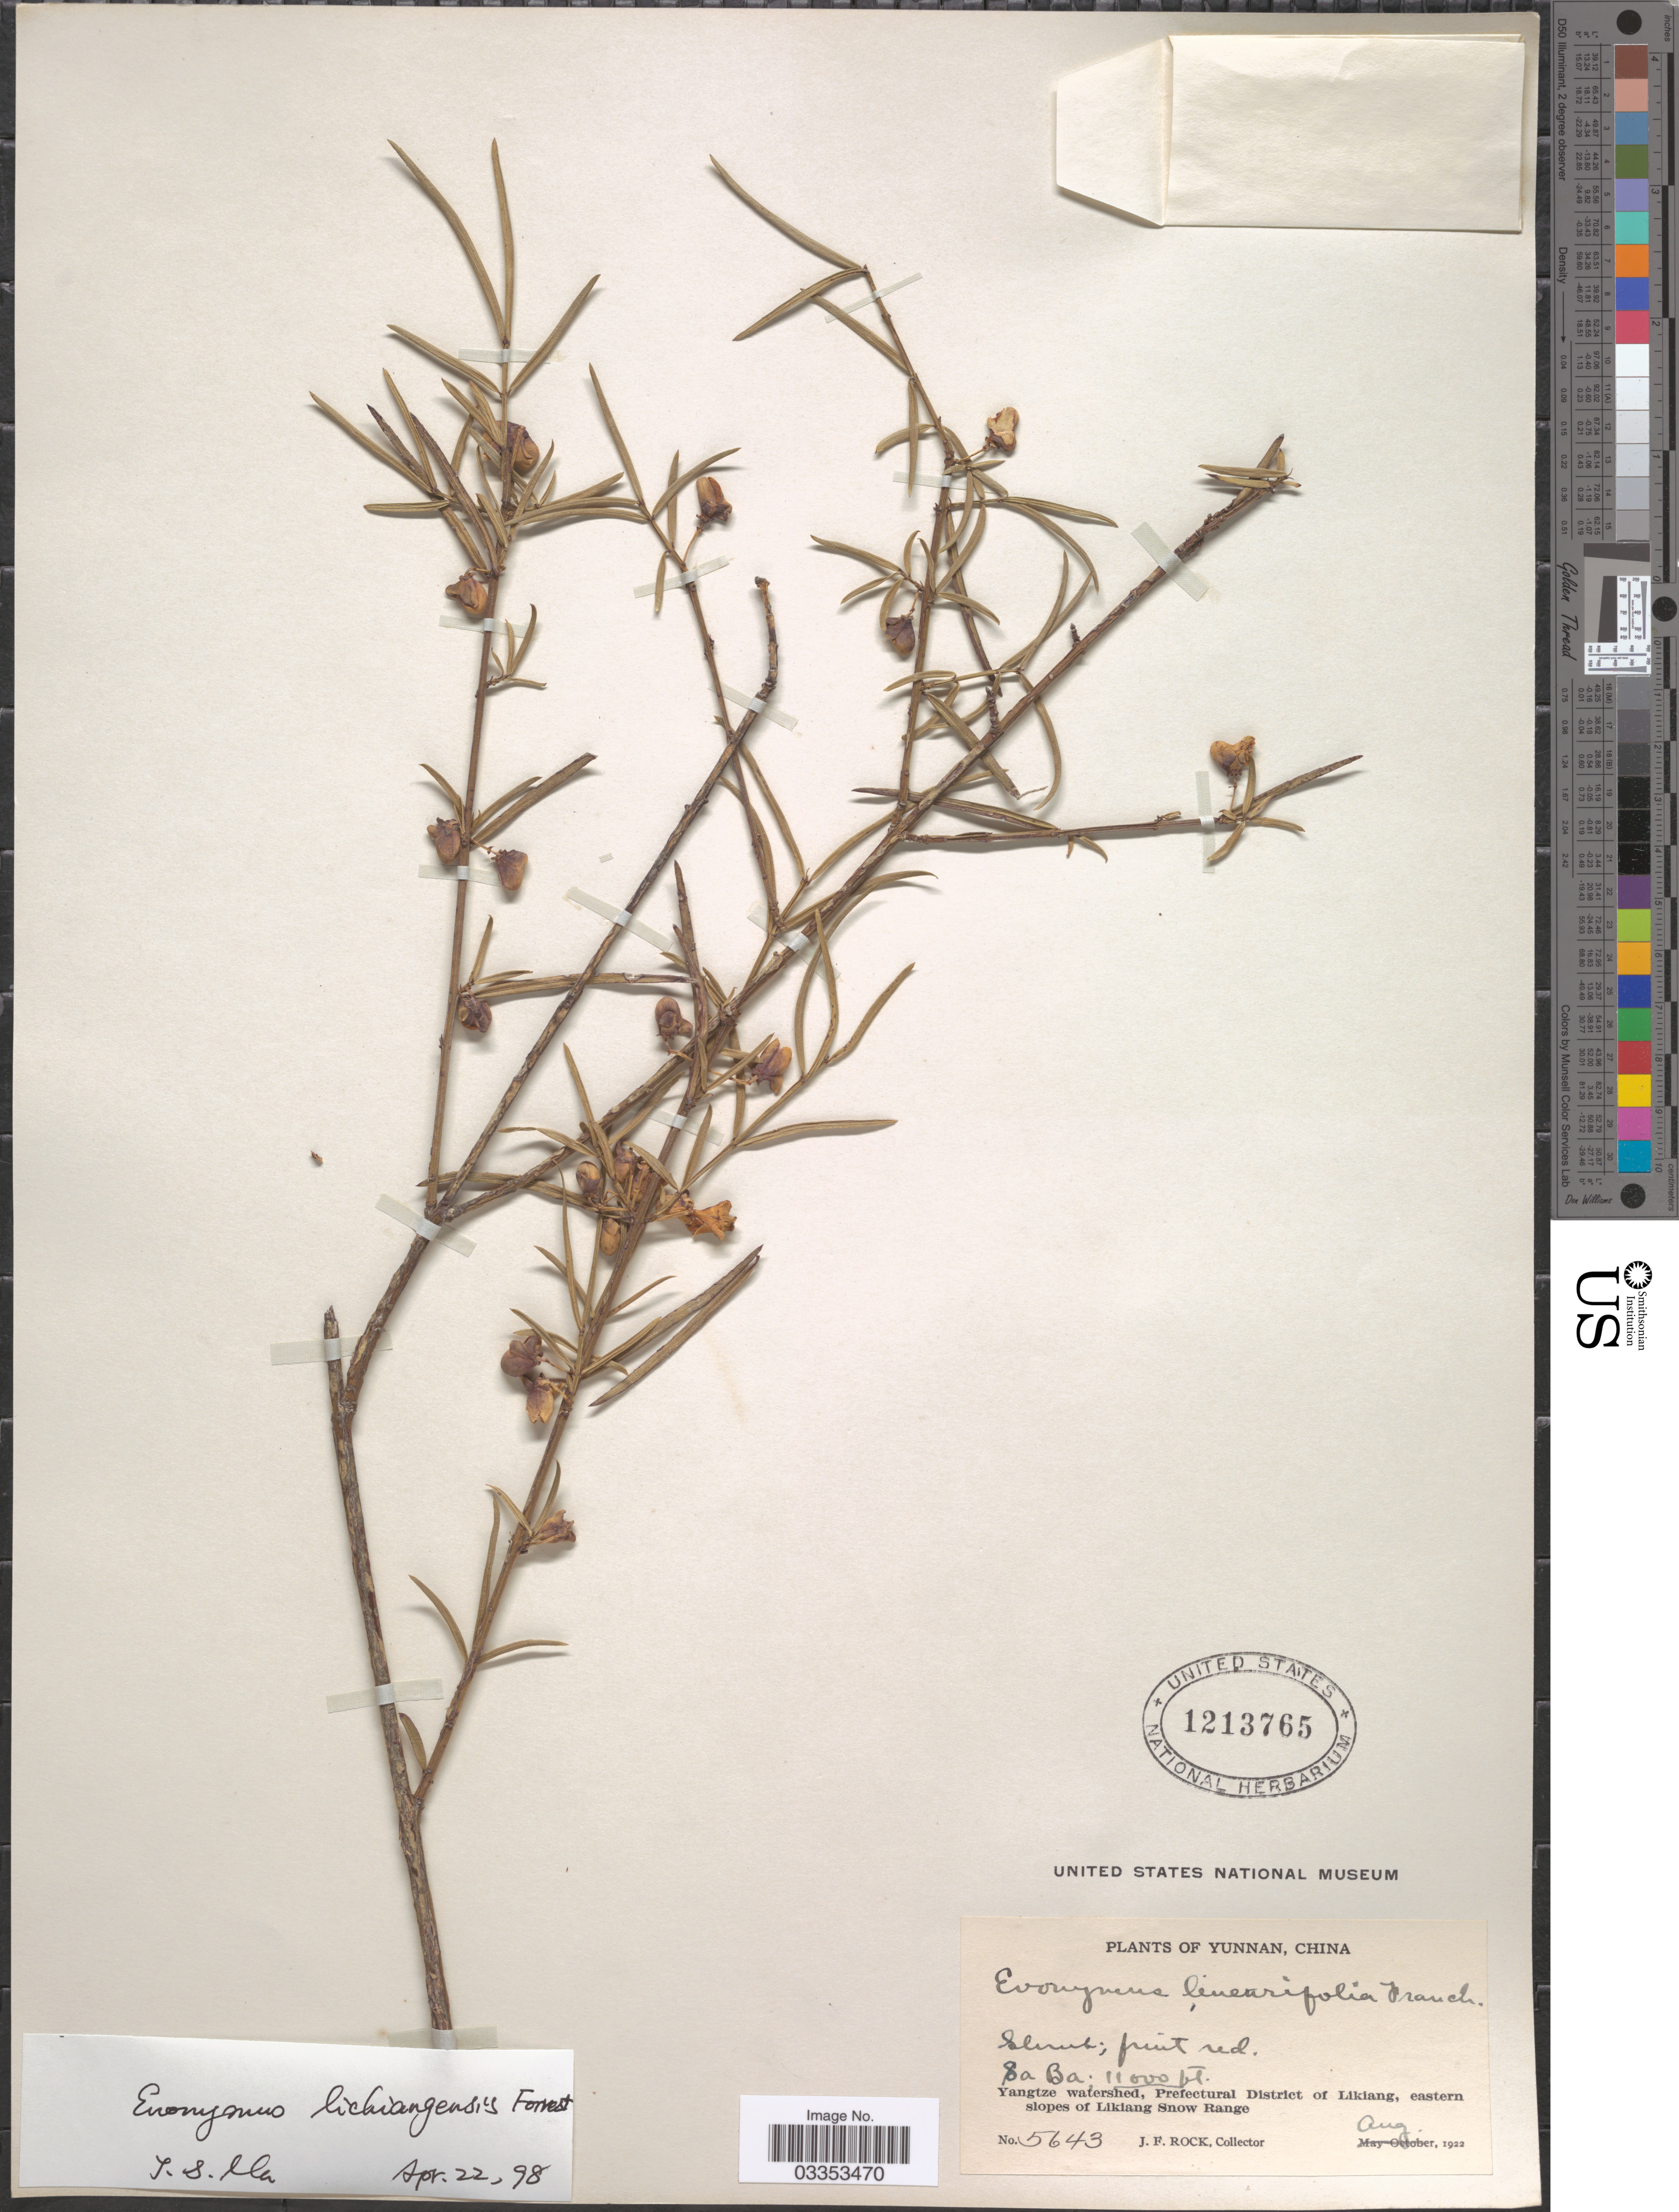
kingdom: Plantae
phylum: Tracheophyta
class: Magnoliopsida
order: Celastrales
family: Celastraceae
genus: Euonymus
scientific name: Euonymus lichiangensis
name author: W.W. Sm.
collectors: J. Rock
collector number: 5643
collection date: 1922-08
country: China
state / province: Yunnan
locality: Sa Ba. Yangtze watershed, Prefectural District of Likiang Snow Range.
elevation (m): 3353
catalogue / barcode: US 1213765